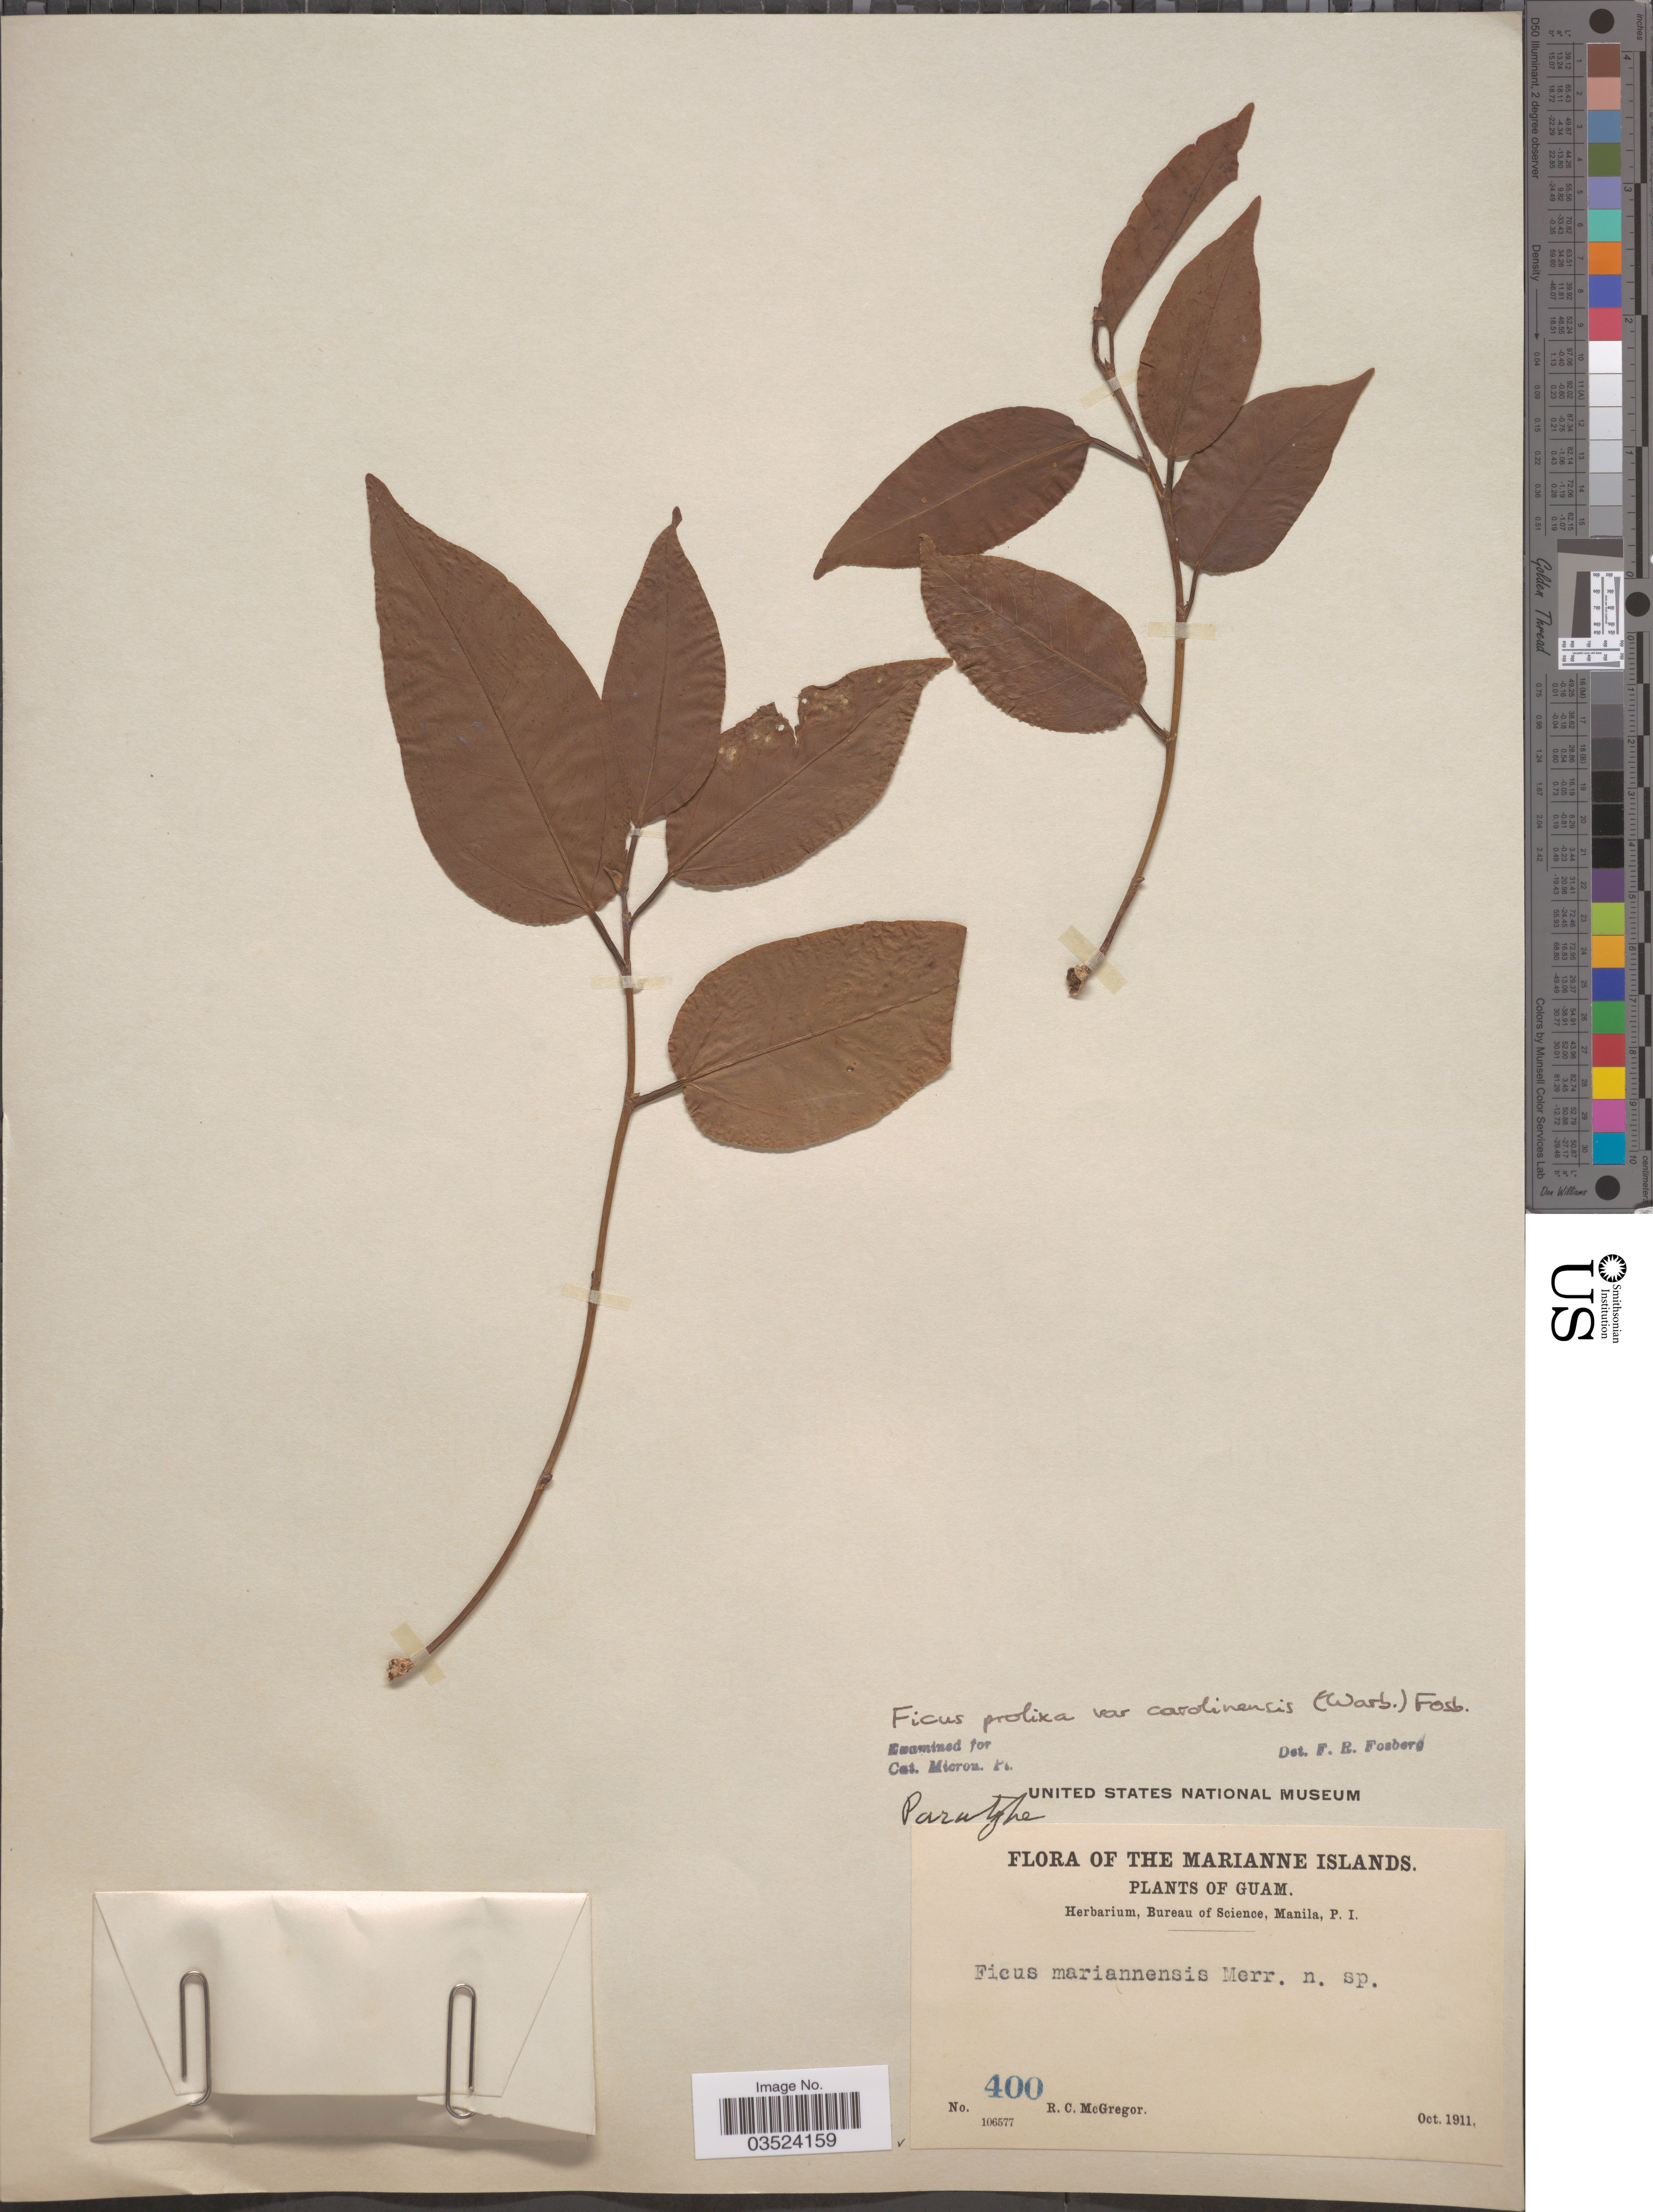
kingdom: Plantae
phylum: Tracheophyta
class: Magnoliopsida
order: Rosales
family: Moraceae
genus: Ficus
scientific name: Ficus prolixa var. carolinensis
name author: (Warb.) Fosberg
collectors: R. C. McGregor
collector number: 400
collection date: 1911-10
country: Guam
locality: The Marianne Islands.